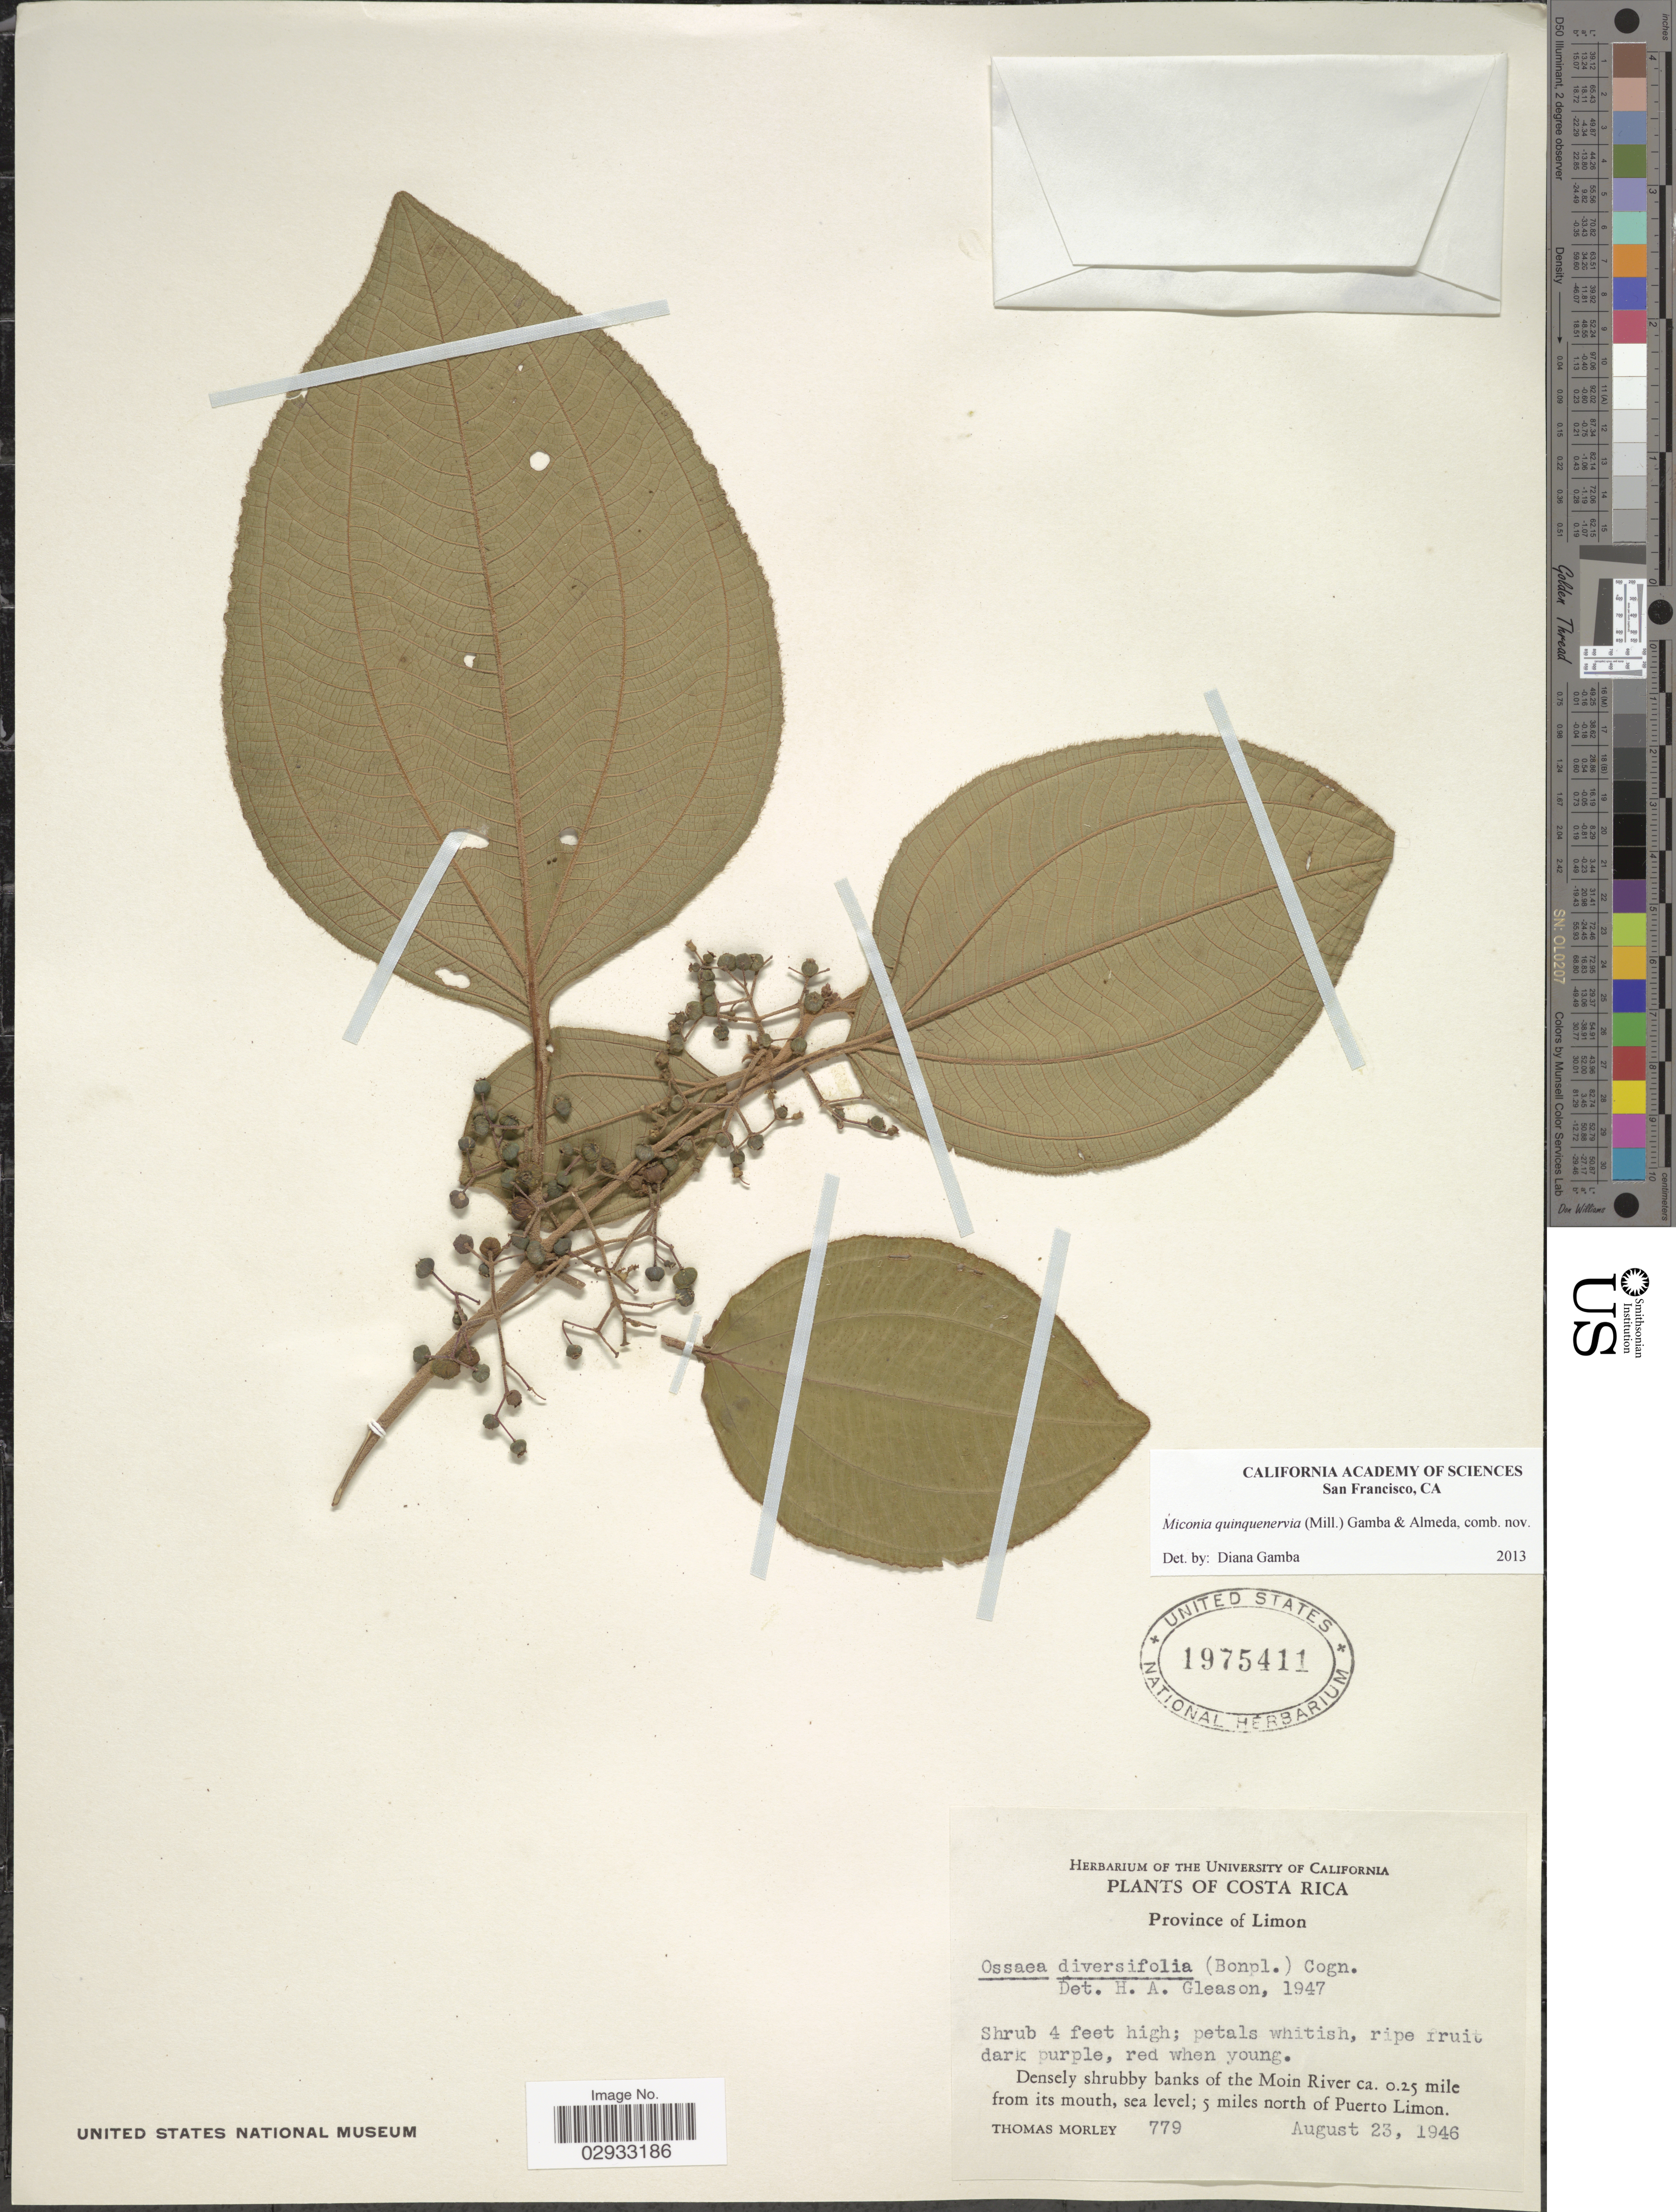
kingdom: Plantae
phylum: Tracheophyta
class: Magnoliopsida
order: Myrtales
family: Melastomataceae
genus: Miconia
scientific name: Miconia quinquenervia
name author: (Mill.) Gamba & Almeda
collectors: T. Morley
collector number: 779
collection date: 1946-08-23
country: Costa Rica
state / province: Limón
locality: Province of Limon. Densely shrubby banks of the Moin River ca. 0.25 mile from its mouth. 5 miles north of Puerto Limon.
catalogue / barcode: US 1975411